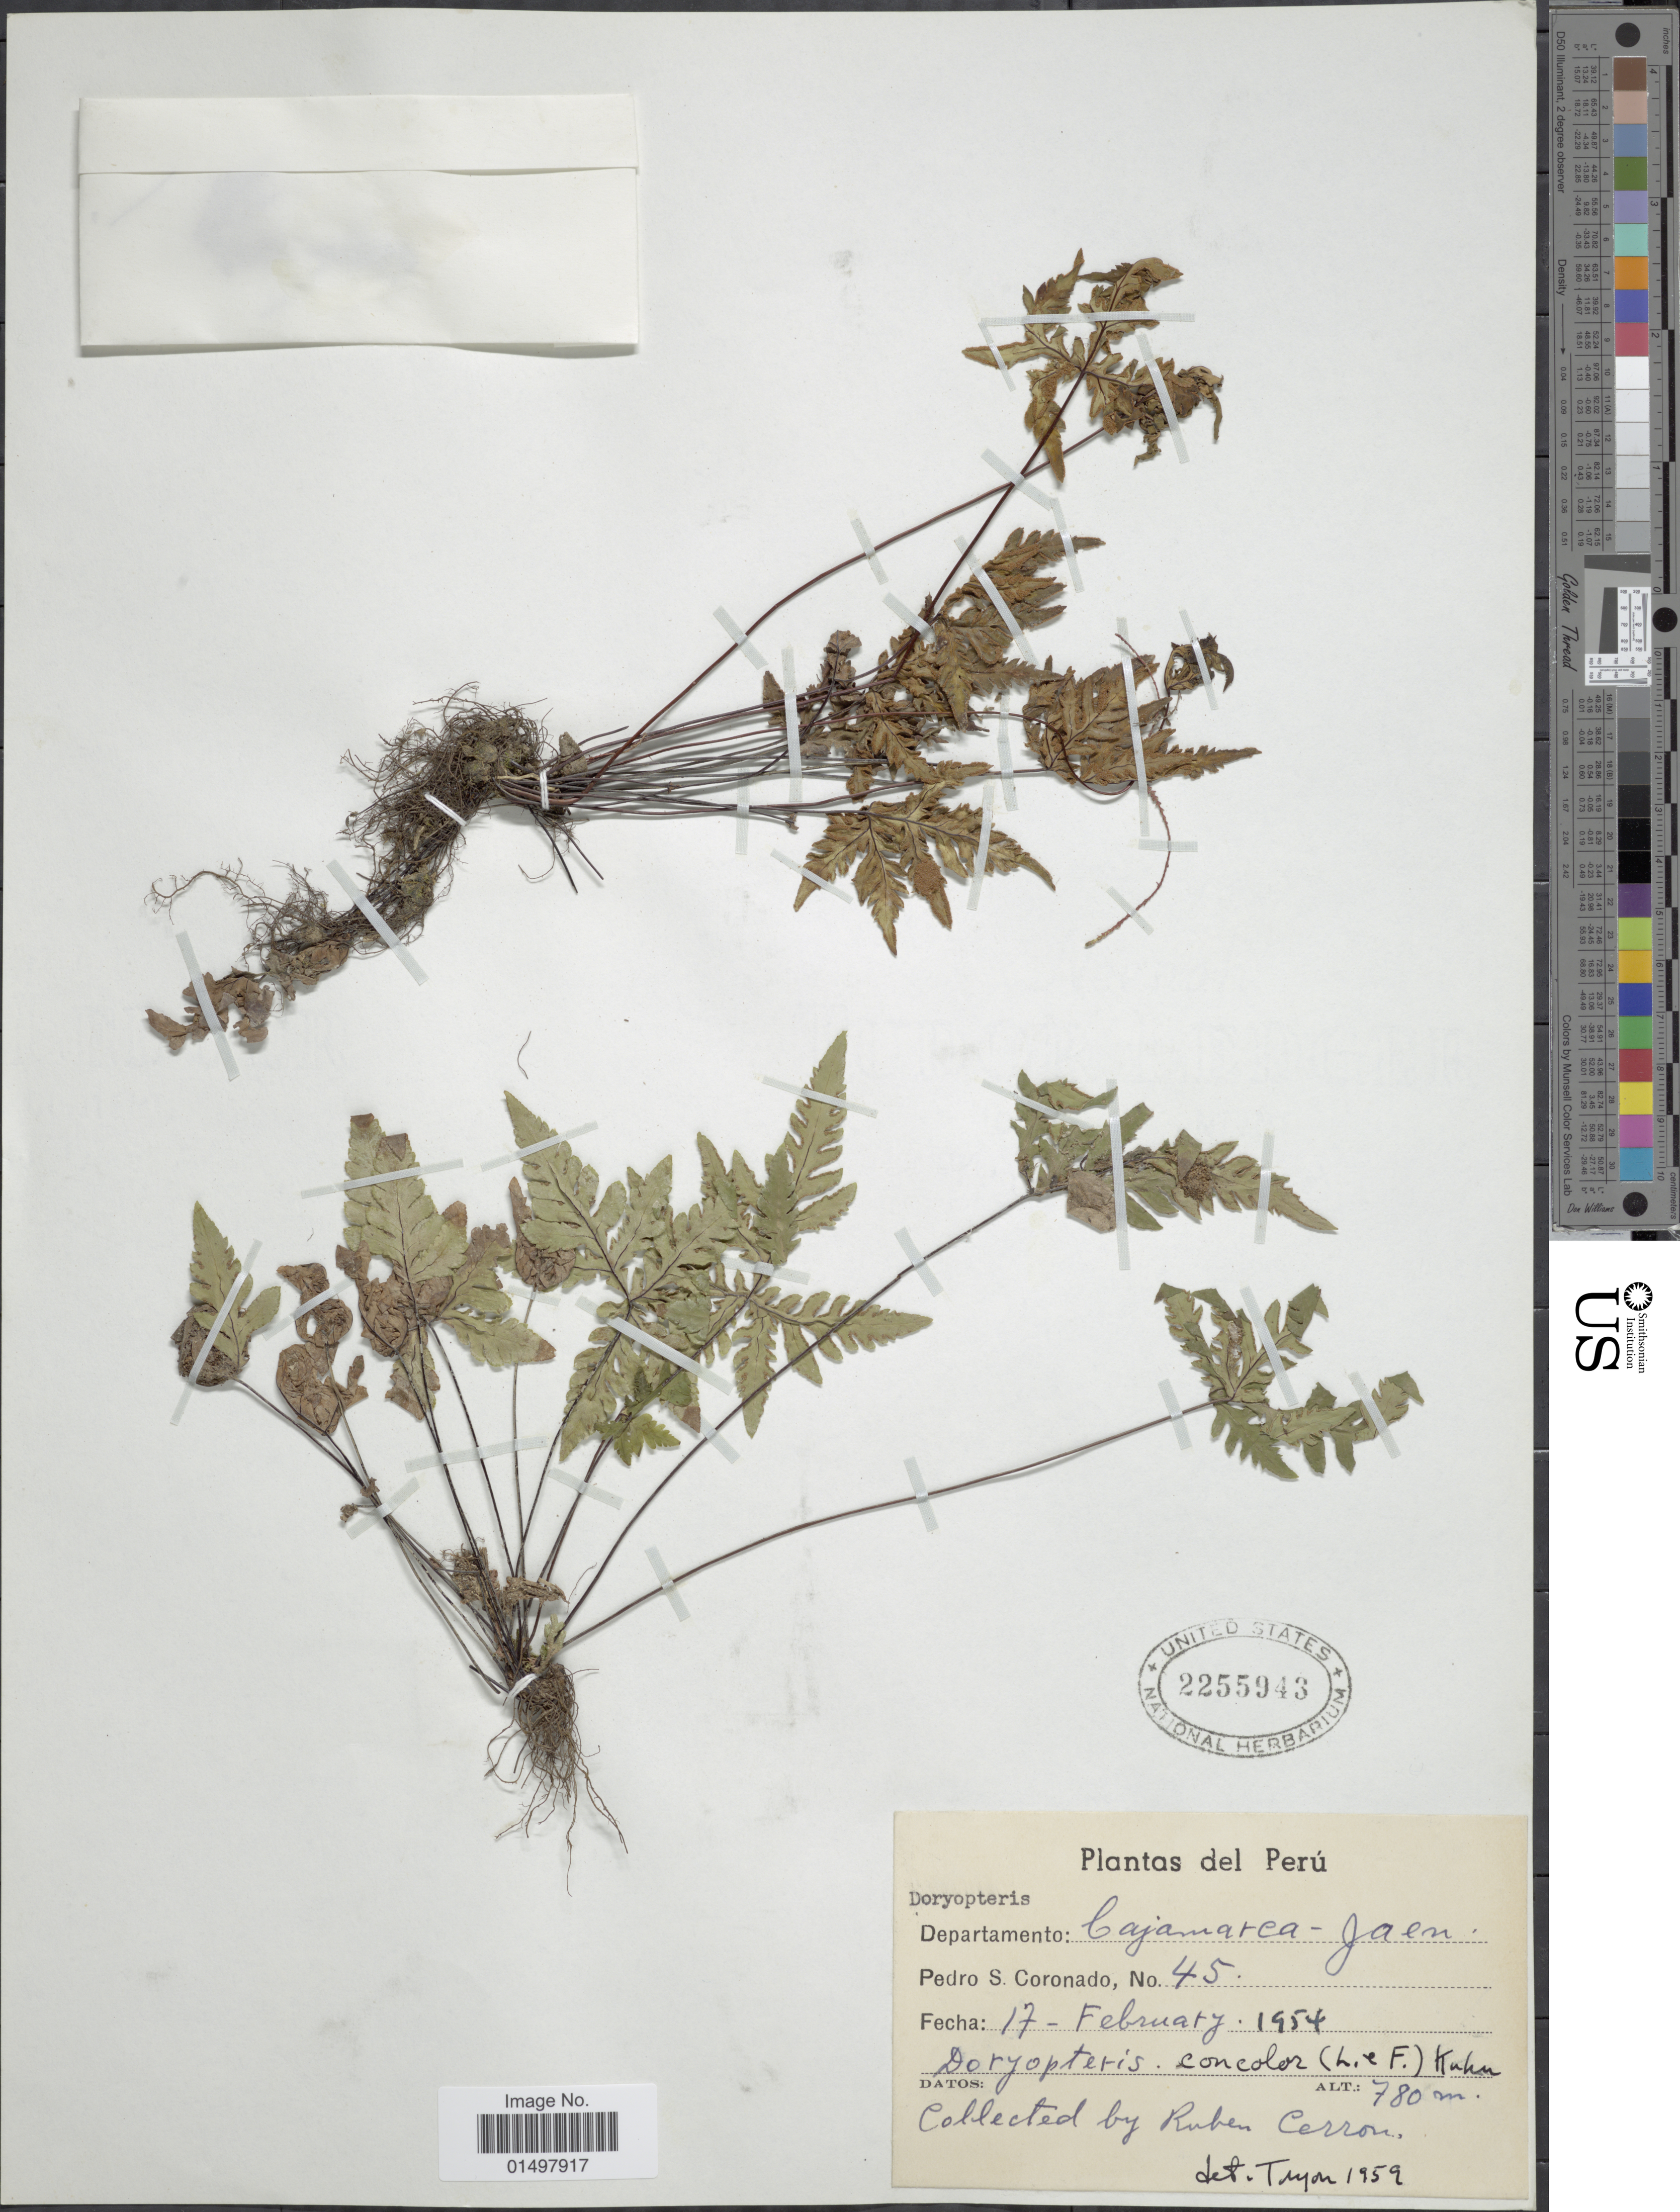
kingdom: Plantae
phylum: Tracheophyta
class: Polypodiopsida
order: Polypodiales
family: Pteridaceae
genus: Doryopteris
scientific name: Doryopteris concolor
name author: (Langsd. & Fisch.) Kuhn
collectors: R. Cerron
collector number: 45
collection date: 1954-02-17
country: Peru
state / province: Cajamarca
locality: Departamento: Cajamarca - Jaen.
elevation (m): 780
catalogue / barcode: US 2255943